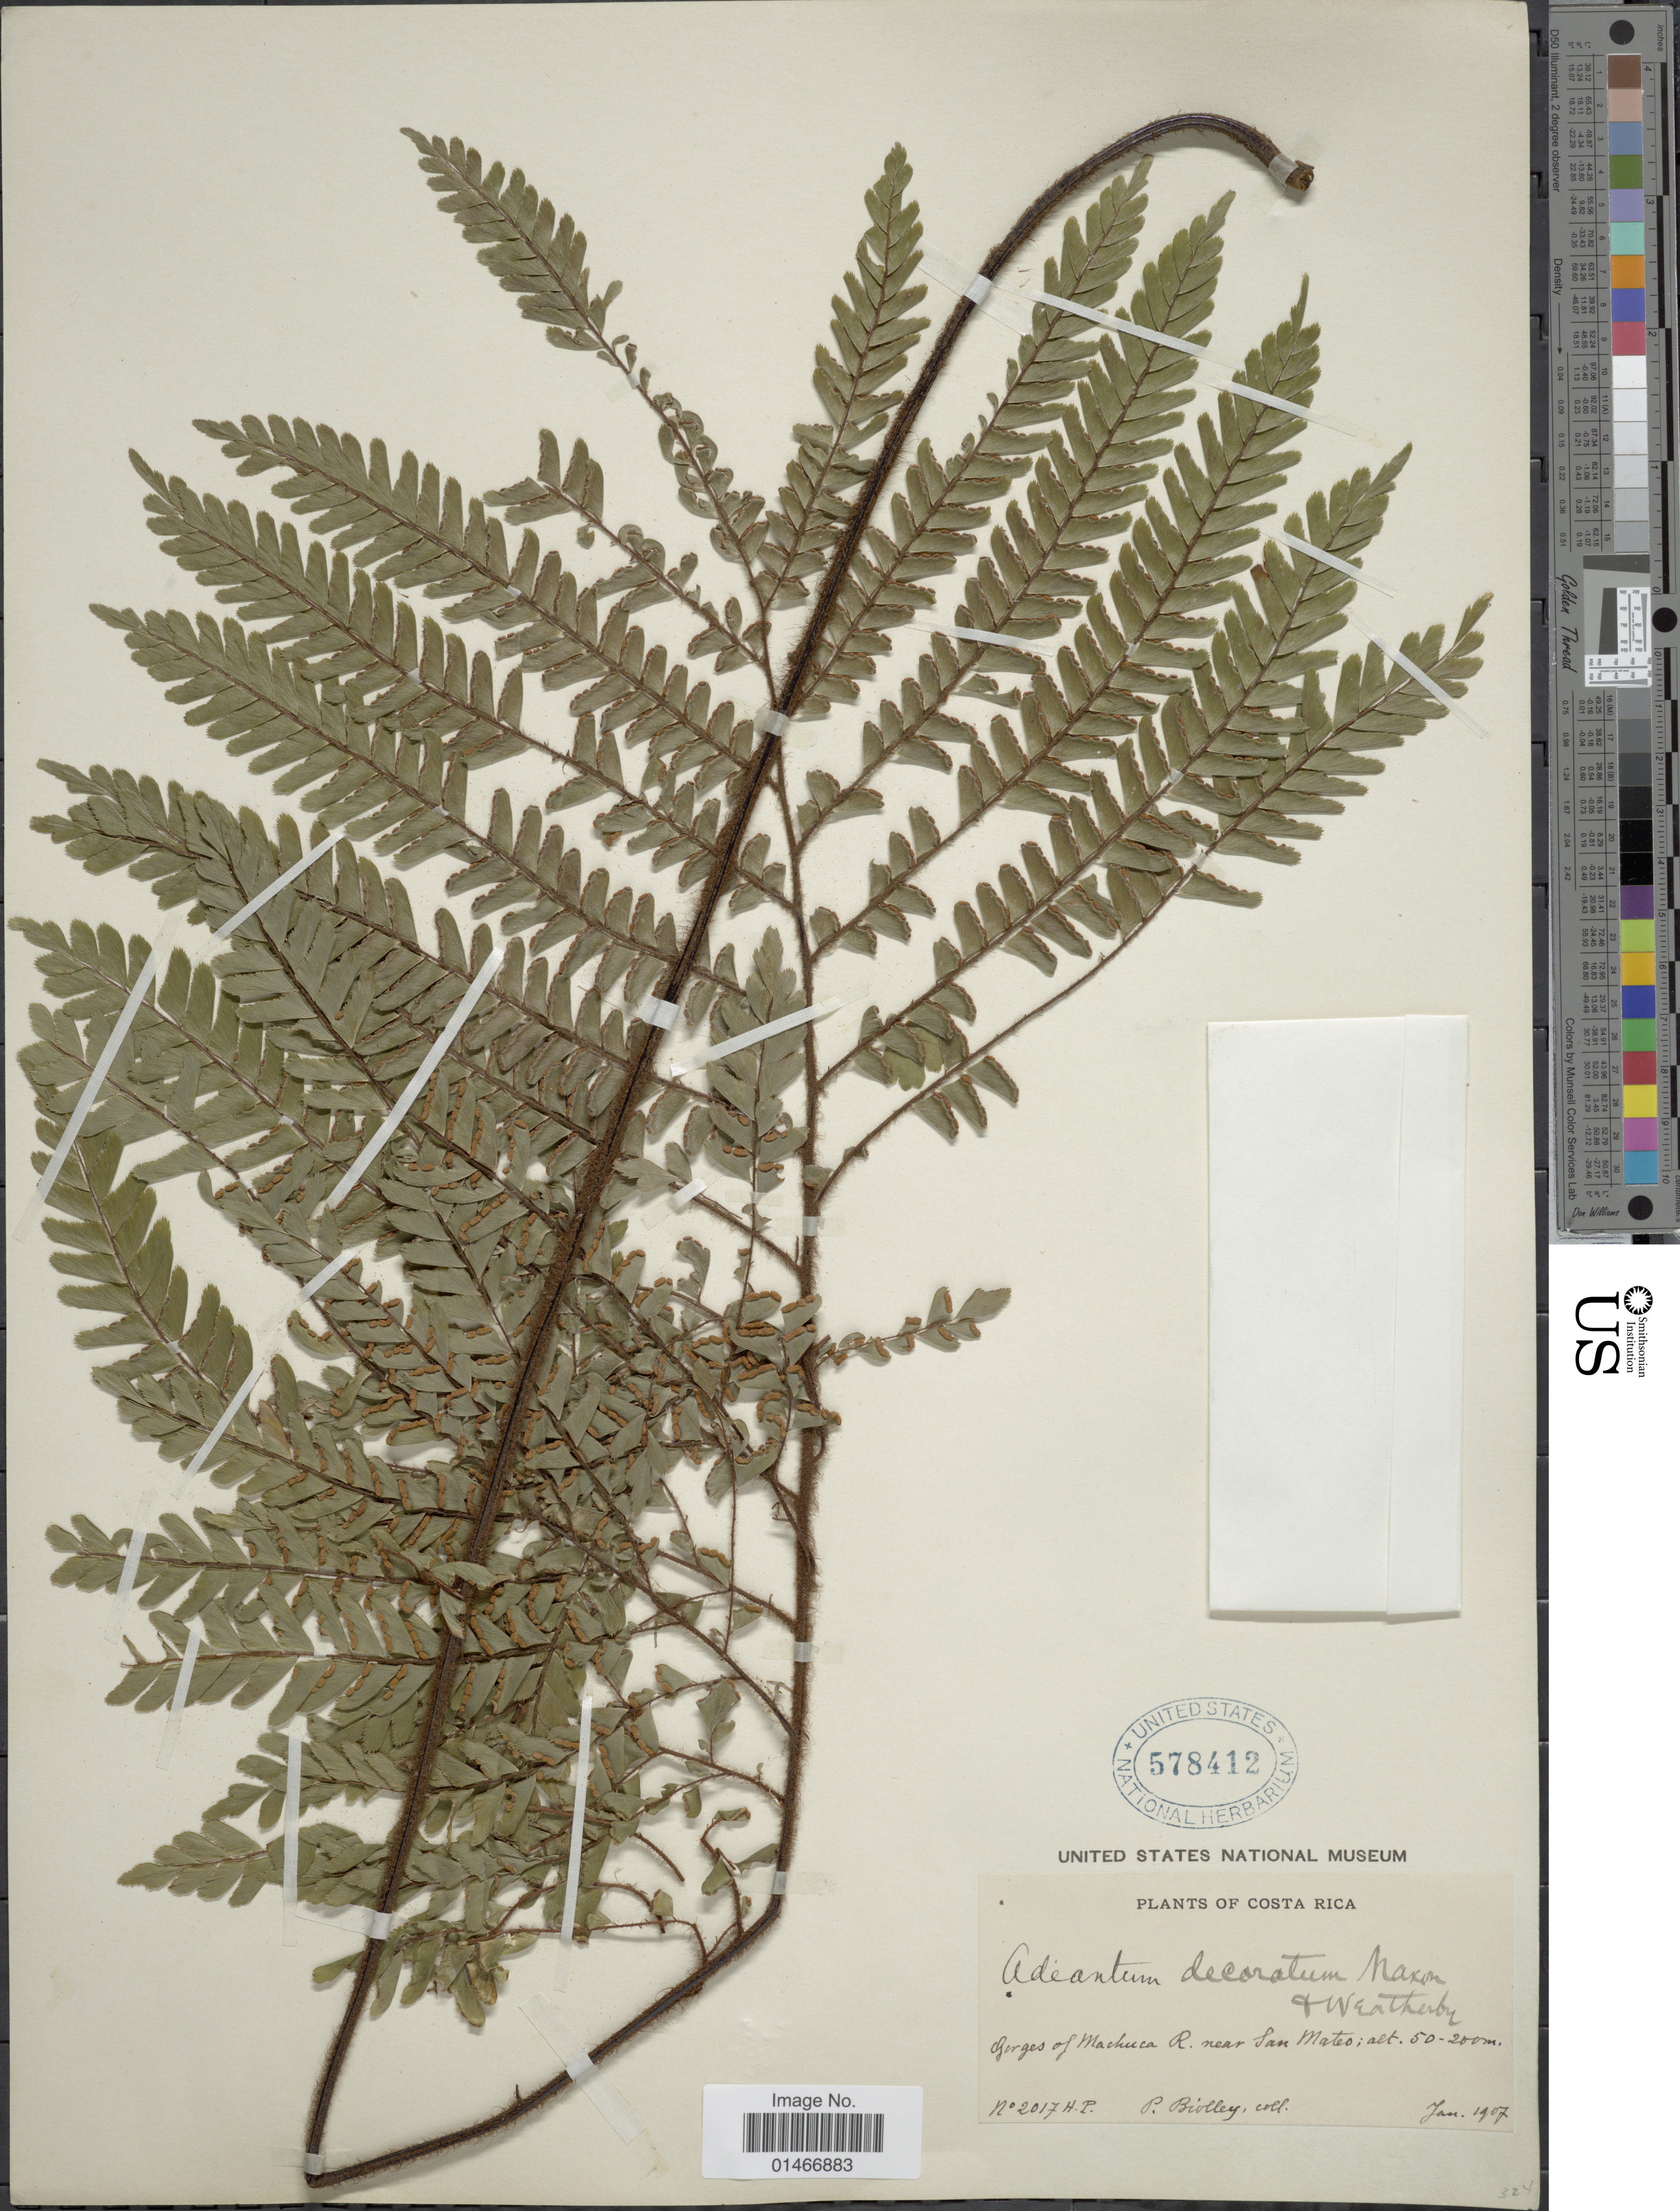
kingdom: Plantae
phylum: Tracheophyta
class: Polypodiopsida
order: Polypodiales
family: Pteridaceae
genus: Adiantum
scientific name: Adiantum decoratum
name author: Maxon & Weath.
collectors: P. Biolley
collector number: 2017 H.P.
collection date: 1907-01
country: Costa Rica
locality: Machuca R. near San Mateo.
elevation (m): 50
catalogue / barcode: US 578412